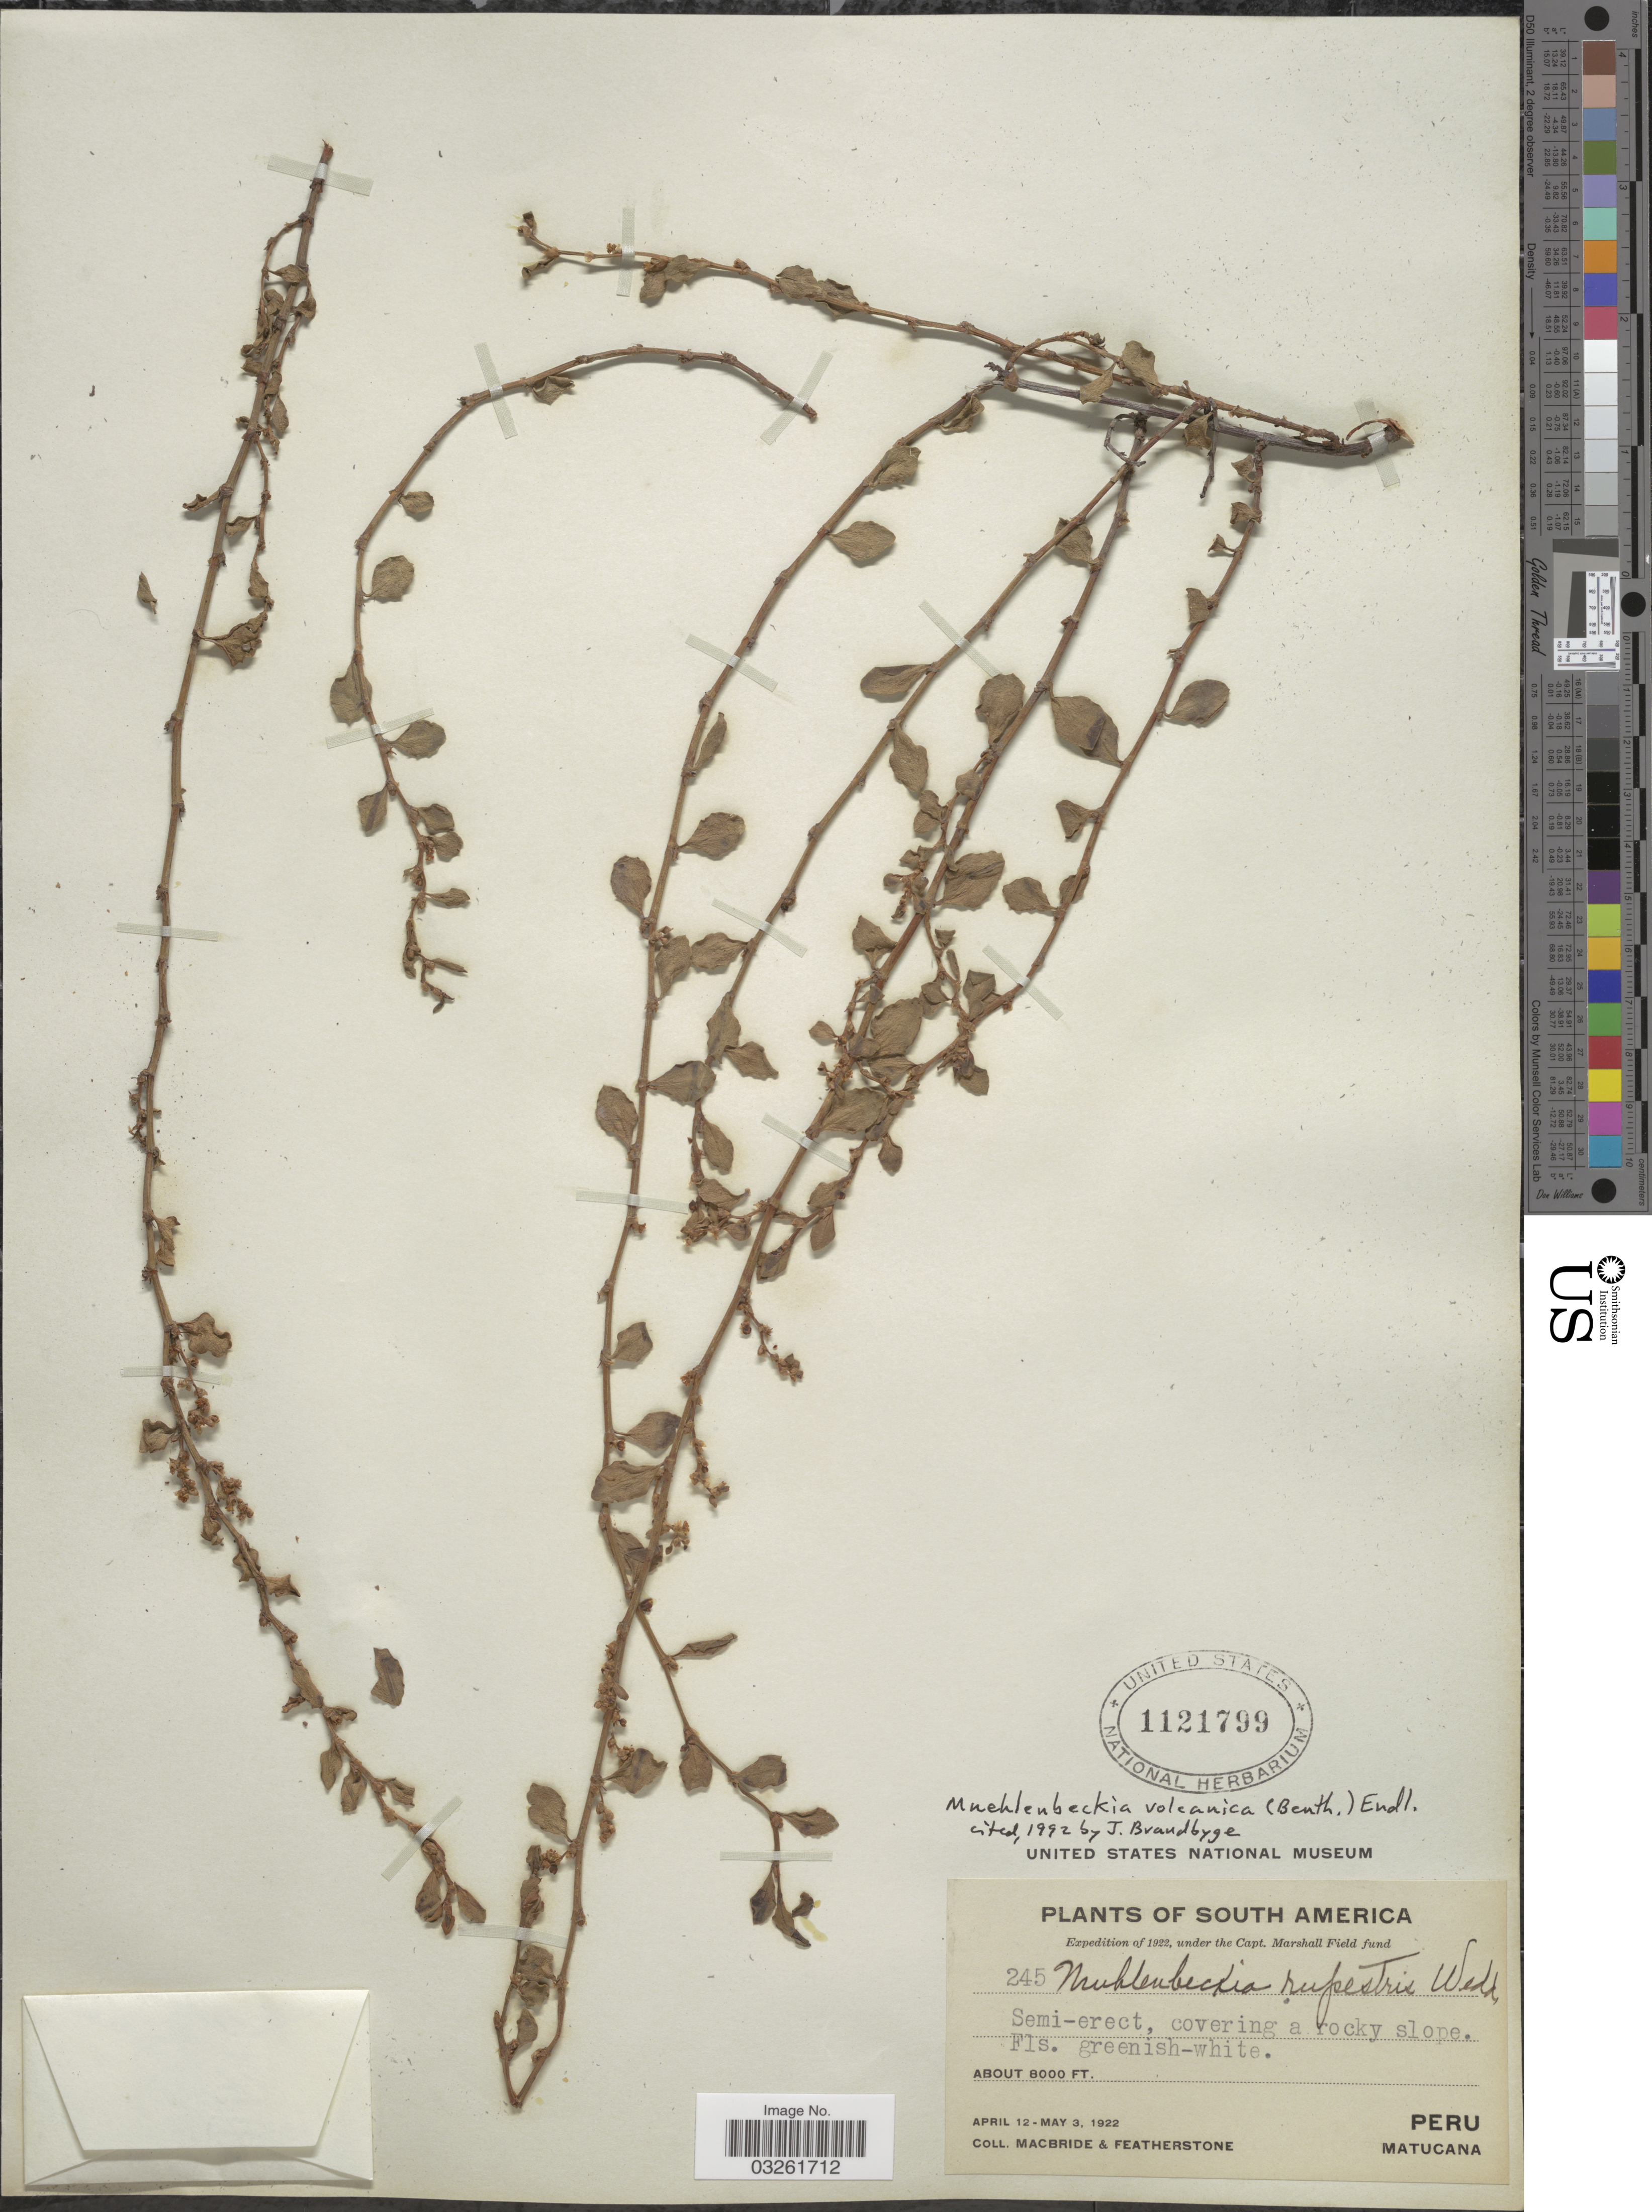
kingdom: Plantae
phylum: Tracheophyta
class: Magnoliopsida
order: Caryophyllales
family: Polygonaceae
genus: Muehlenbeckia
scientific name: Muehlenbeckia volcanica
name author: (Benth.) Endl.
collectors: Macbride, -- & -. Featherstone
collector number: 245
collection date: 1922-04-12/1922-05-03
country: Peru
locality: Matucana.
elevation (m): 2438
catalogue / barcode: US 1121799